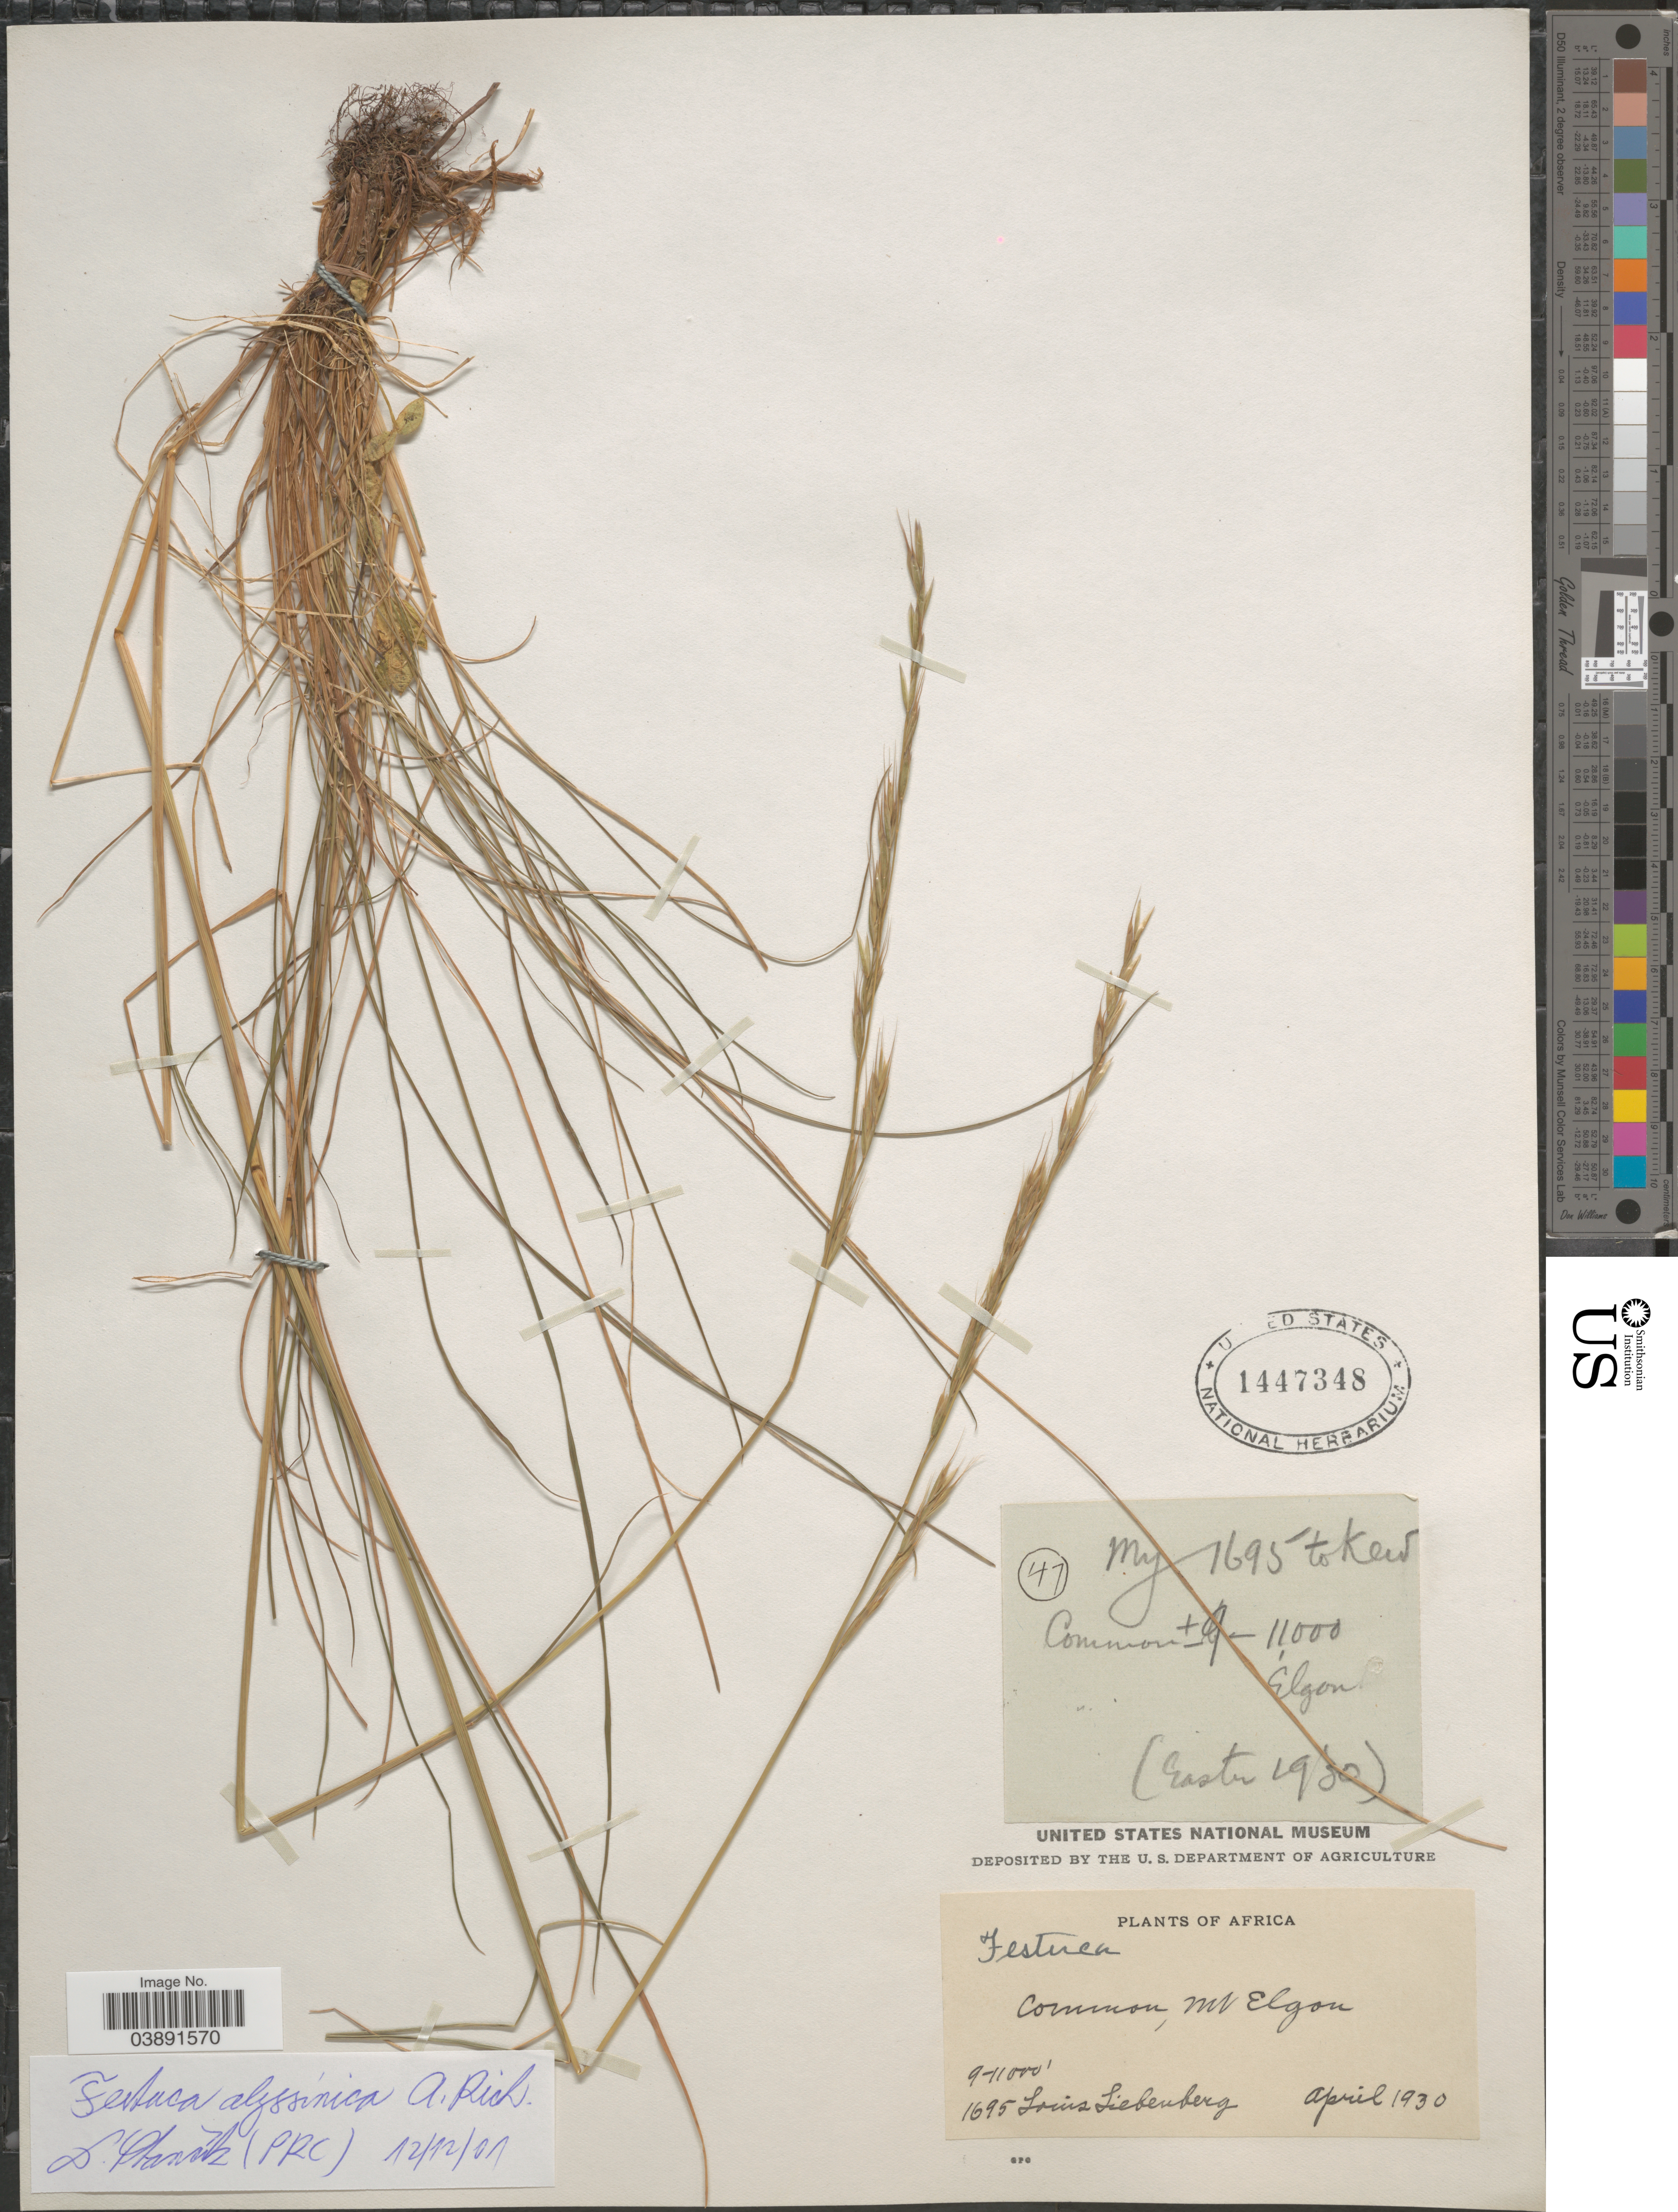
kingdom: Plantae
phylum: Tracheophyta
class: Liliopsida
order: Poales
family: Poaceae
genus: Festuca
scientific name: Festuca chodatiana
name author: (St.-Yves) E.B. Alexeev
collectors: L. Liebenberg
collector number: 1695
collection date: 1930-04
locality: Africa. Mt. Elgon.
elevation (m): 2743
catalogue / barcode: US 1447348